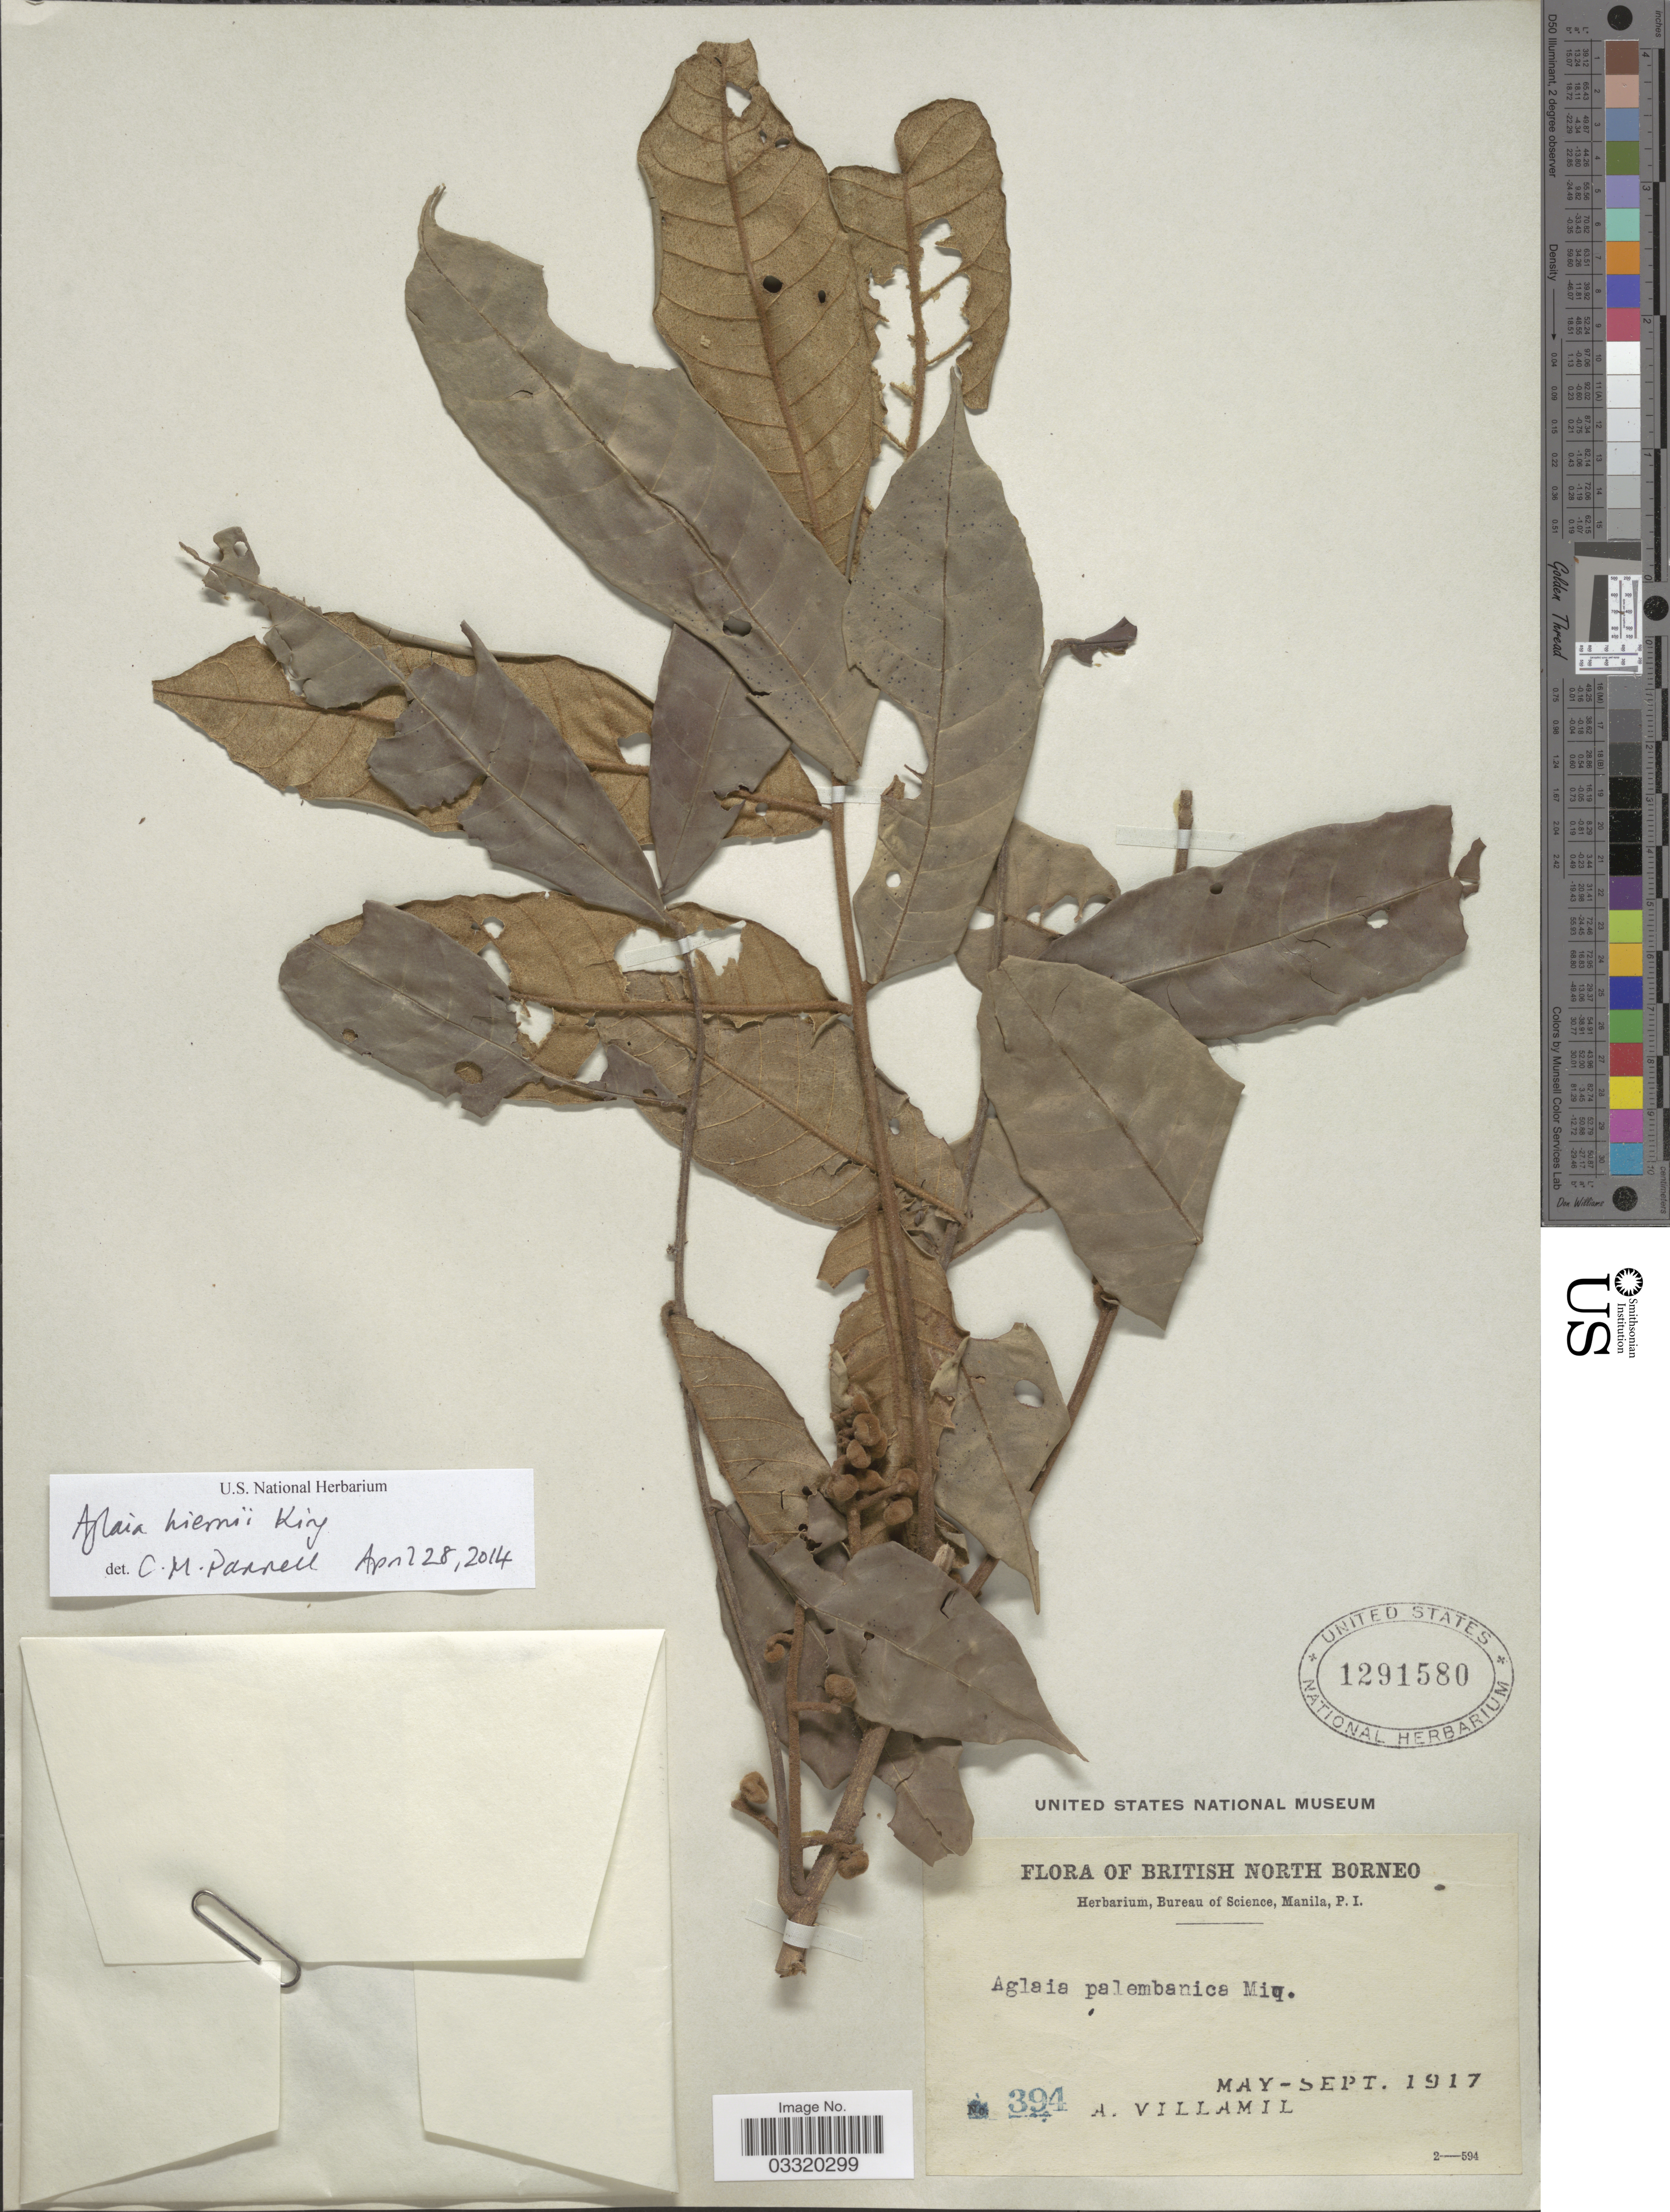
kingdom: Plantae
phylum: Tracheophyta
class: Magnoliopsida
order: Sapindales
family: Meliaceae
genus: Aglaia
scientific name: Aglaia hiernii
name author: King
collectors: A. Villamil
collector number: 394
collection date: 1917-05/1917-09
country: Malaysia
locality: British North Borneo.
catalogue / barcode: US 1291580